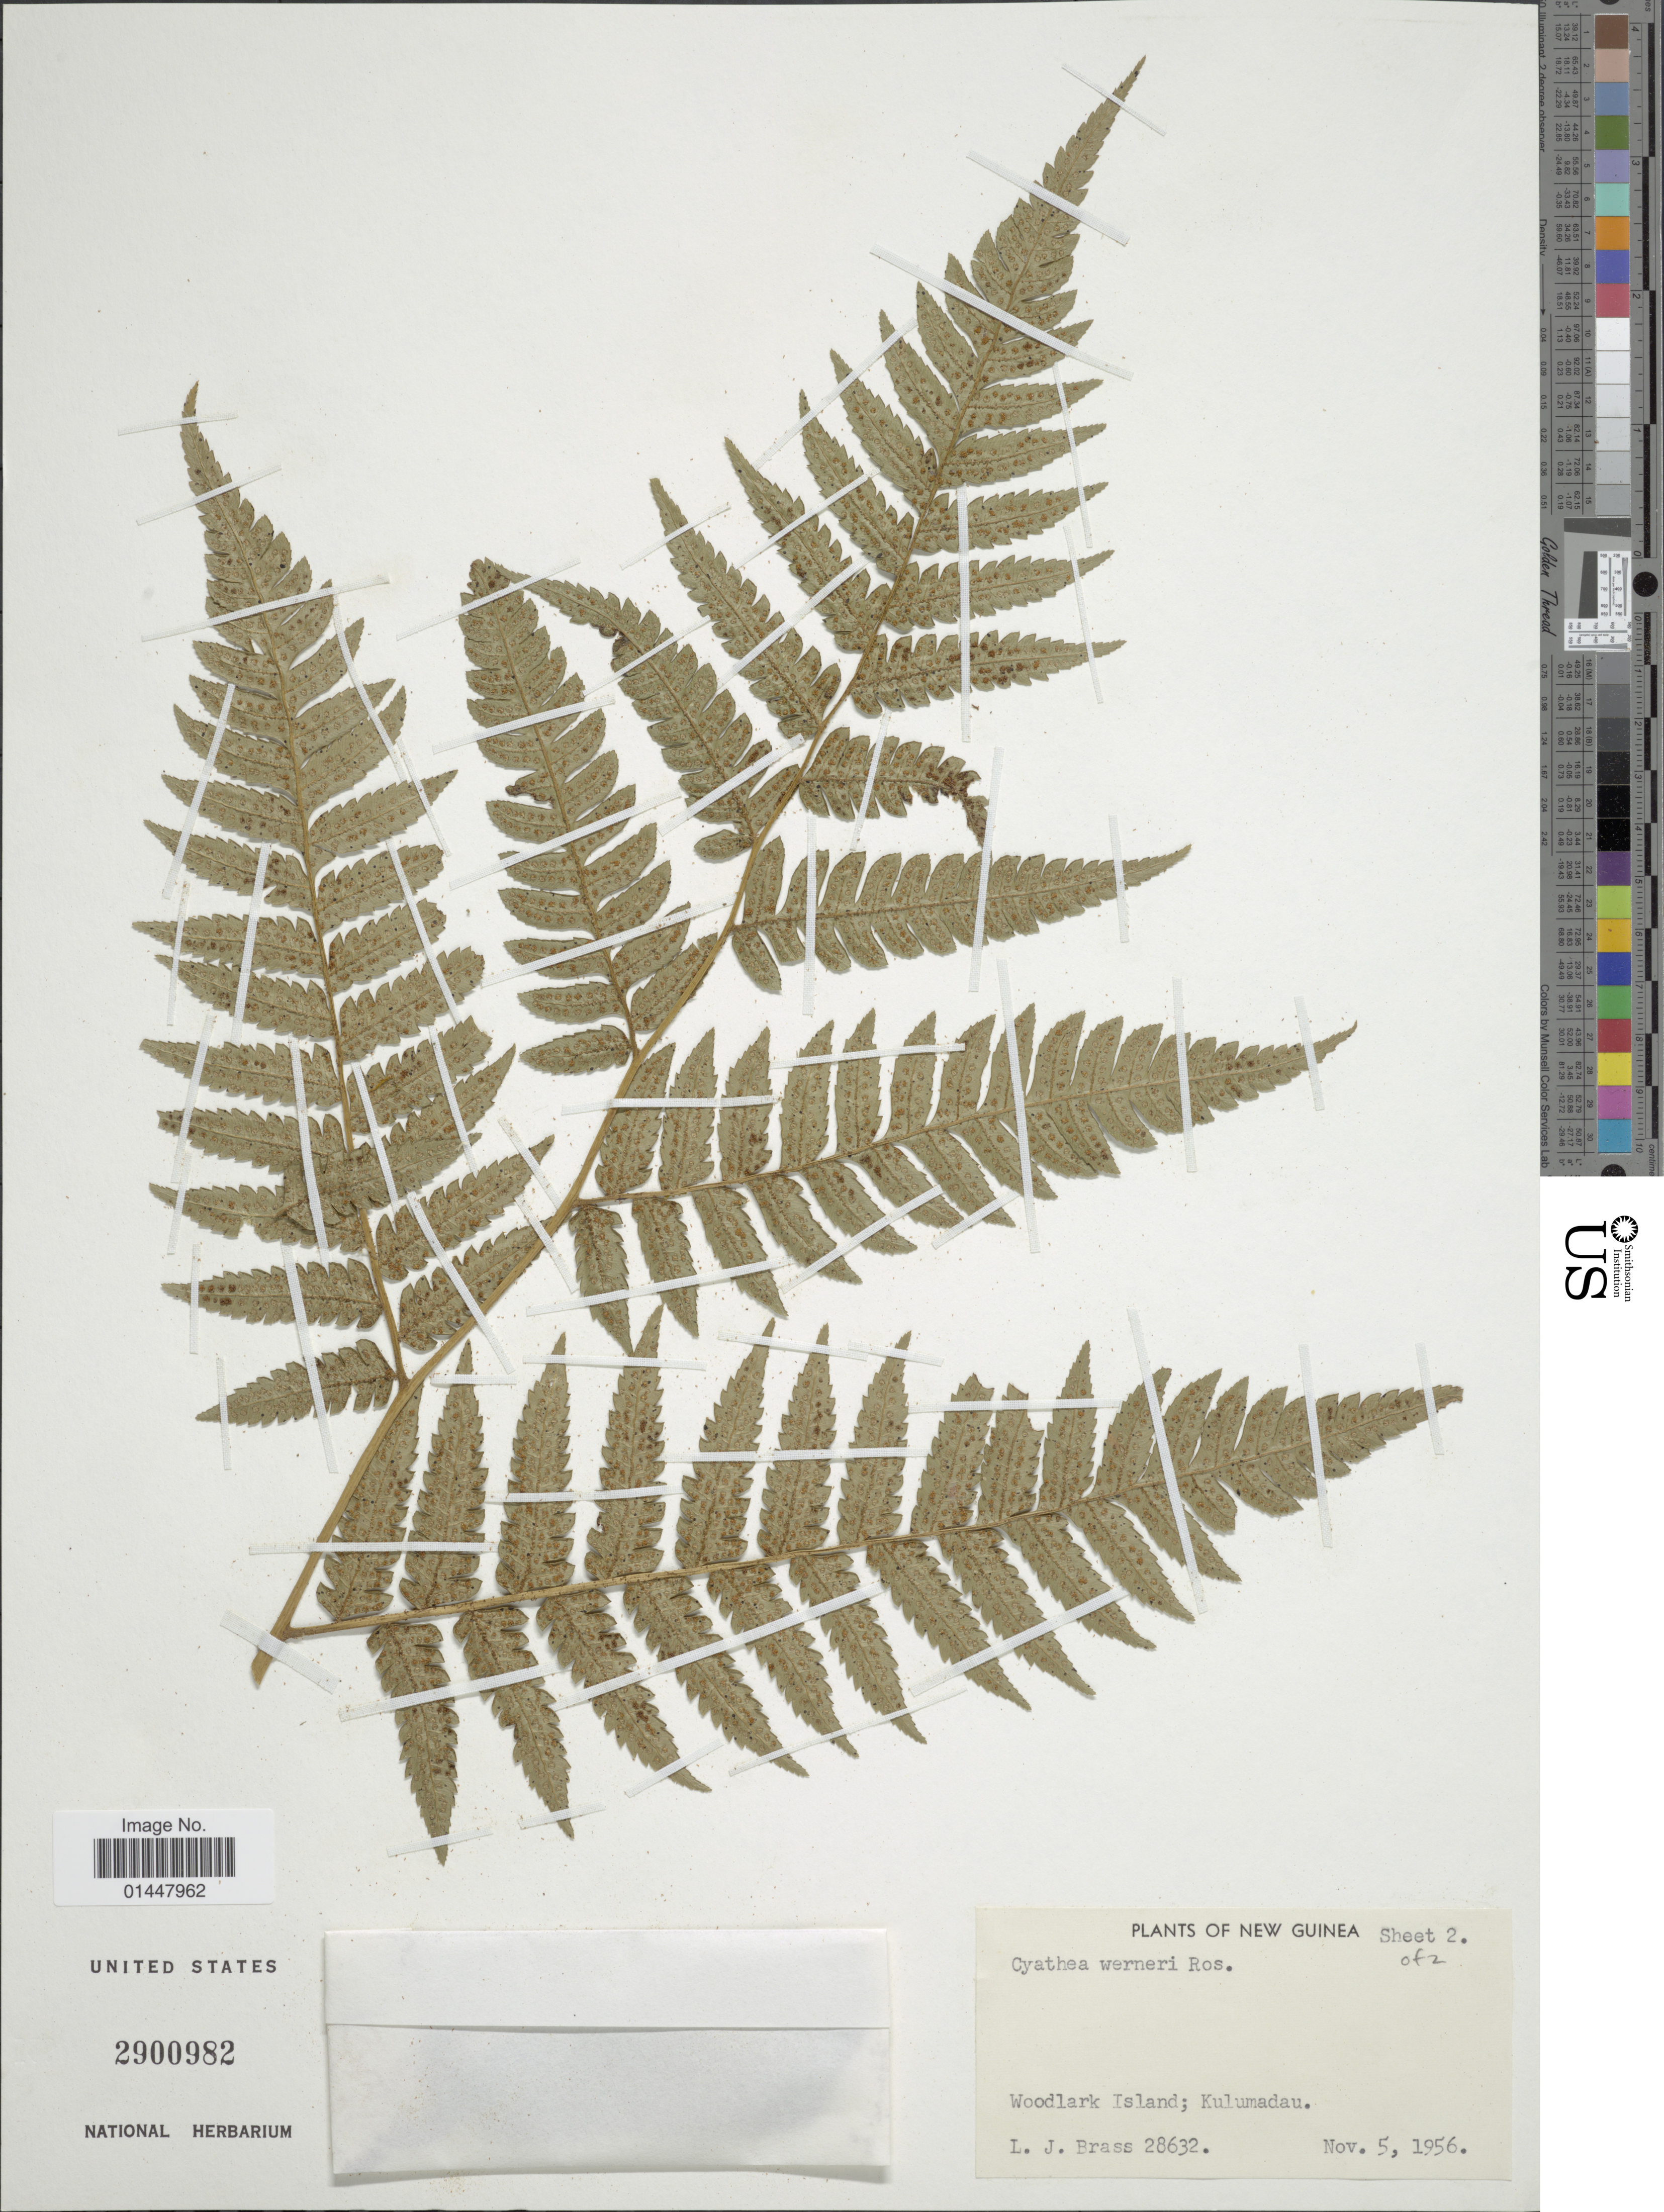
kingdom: Plantae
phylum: Tracheophyta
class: Polypodiopsida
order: Cyatheales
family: Cyatheaceae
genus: Sphaeropteris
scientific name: Sphaeropteris werneri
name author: (Rosenst.) R.M. Tryon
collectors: L. J. Brass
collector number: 28632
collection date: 1956-11-05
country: Papua New Guinea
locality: New Guinea, Woodlark Island, Kulumadau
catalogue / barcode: US 2900982